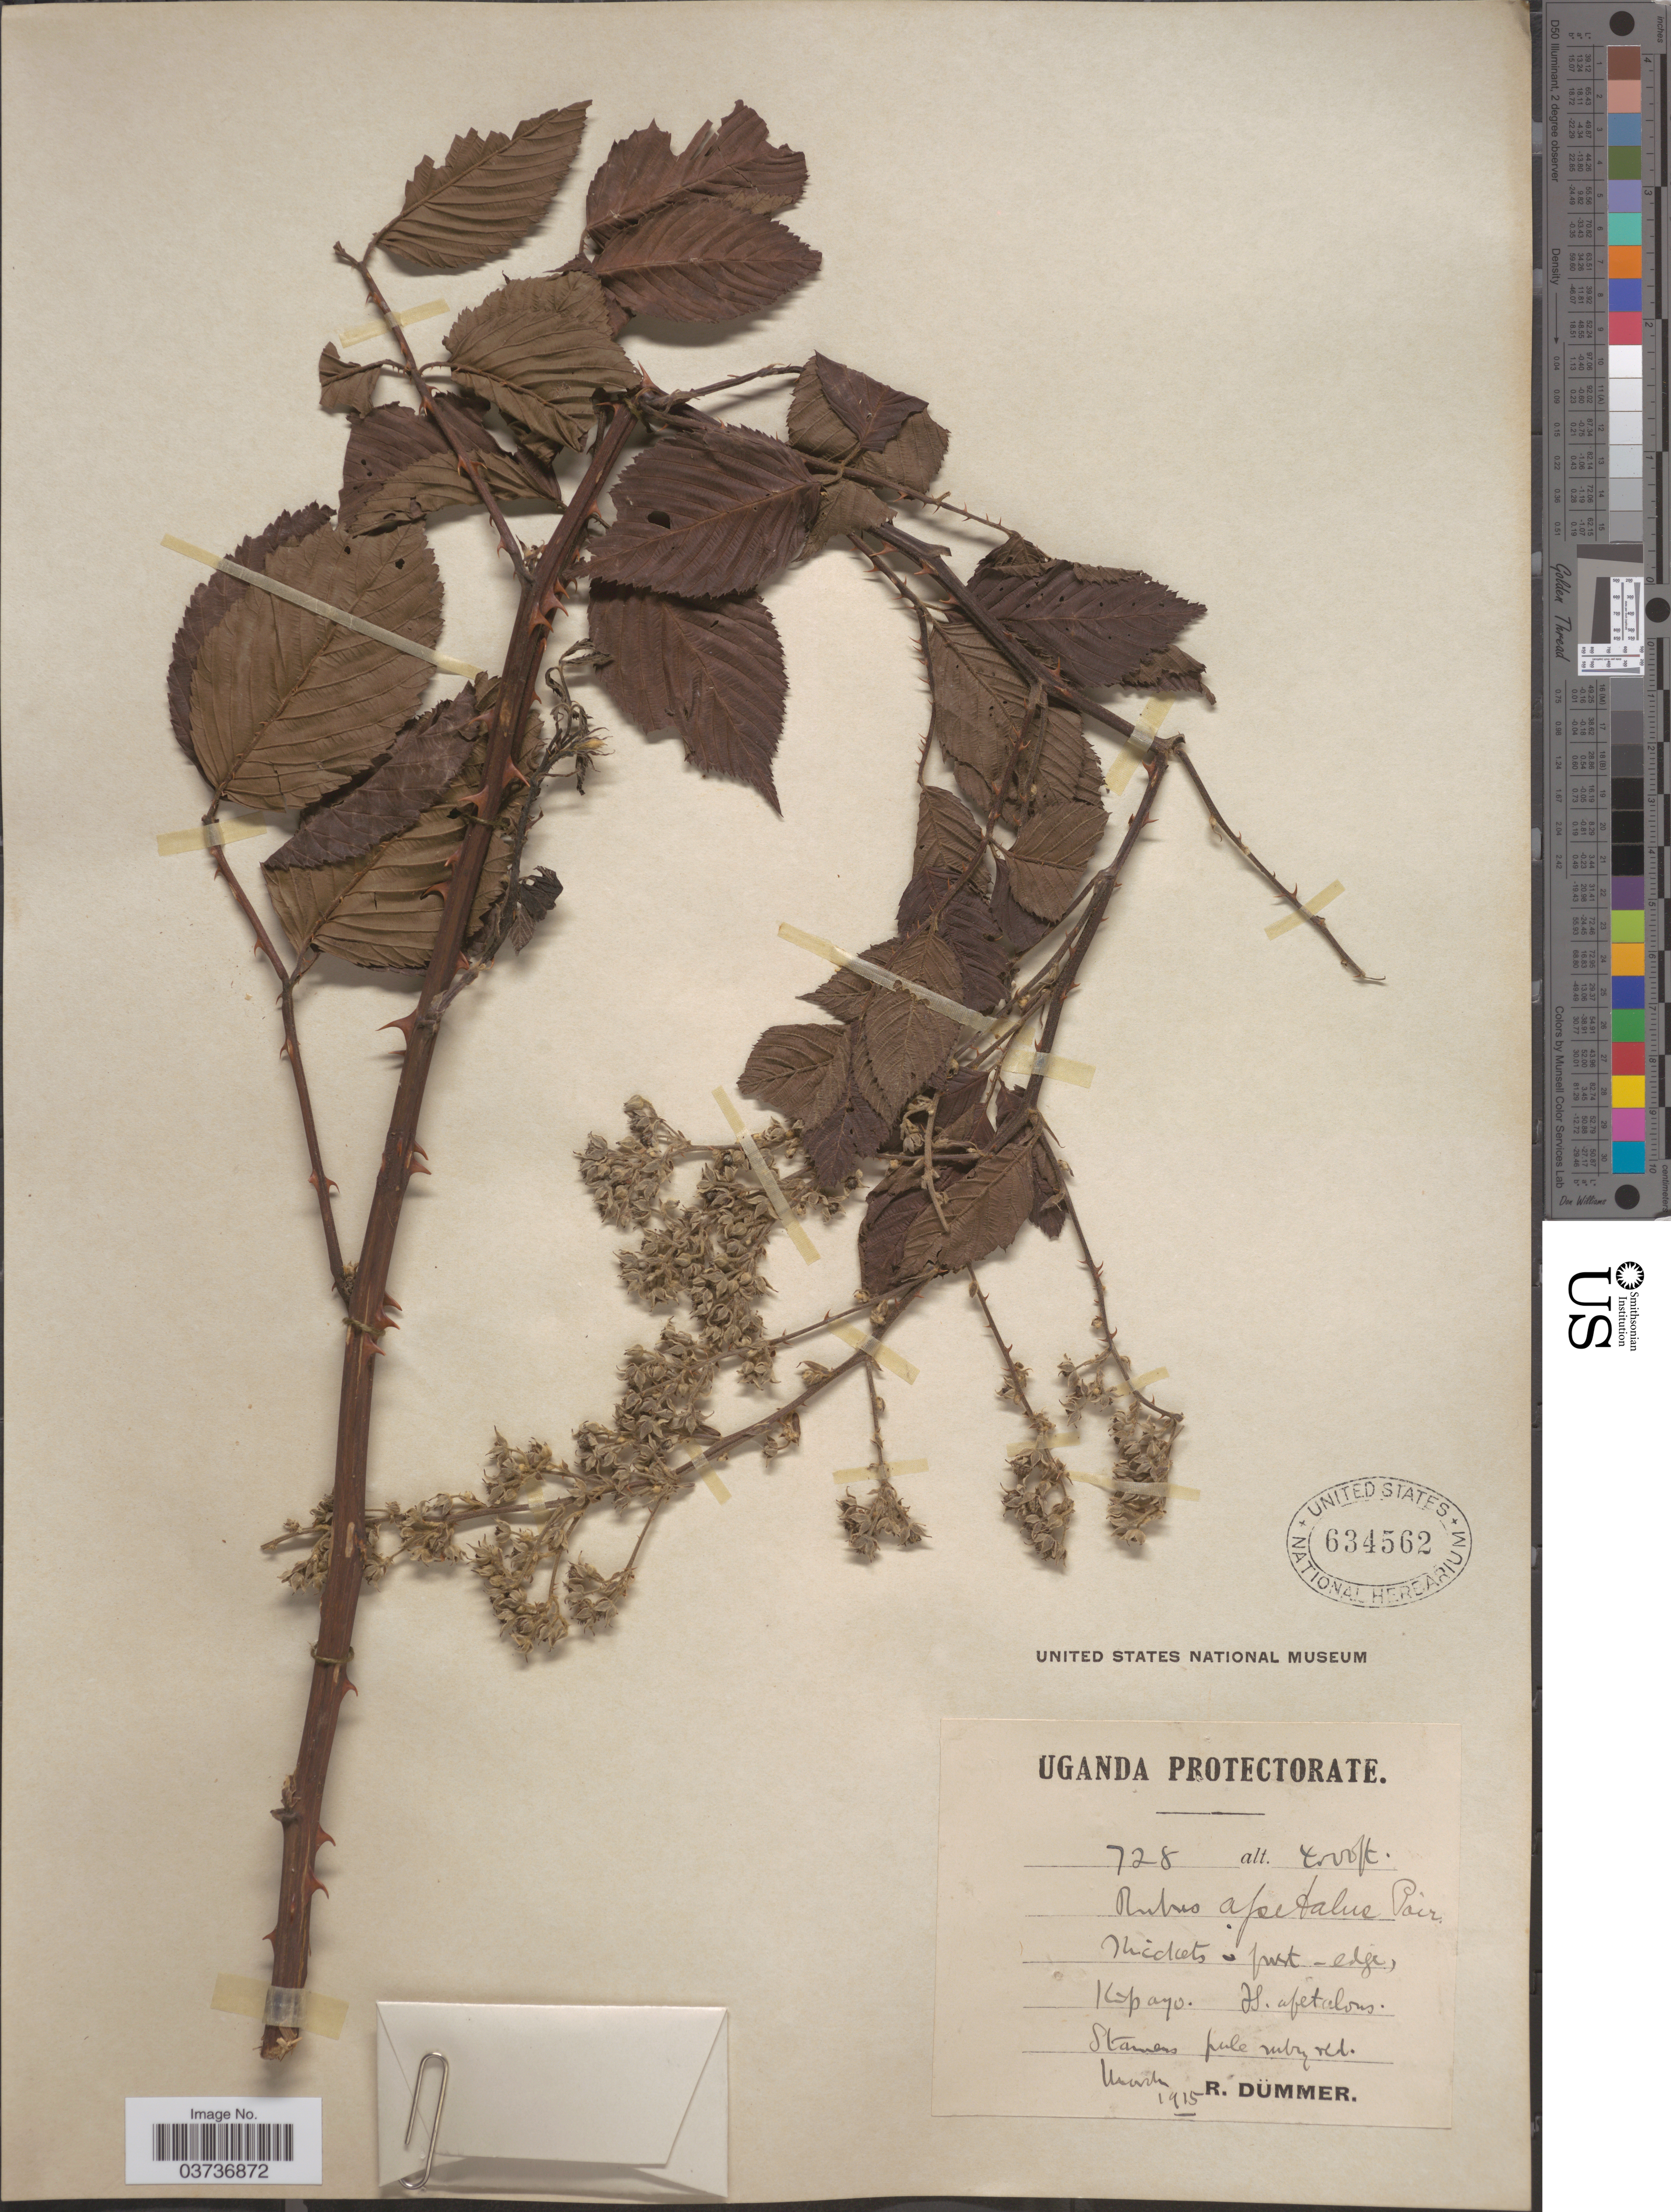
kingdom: Plantae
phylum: Tracheophyta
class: Magnoliopsida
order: Rosales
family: Rosaceae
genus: Rubus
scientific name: Rubus apetalus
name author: Poir.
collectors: R. A. Dümmer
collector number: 728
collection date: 1915-03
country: Uganda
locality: Uganda Protectorate. Kipayo.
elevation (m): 1219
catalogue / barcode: US 634562